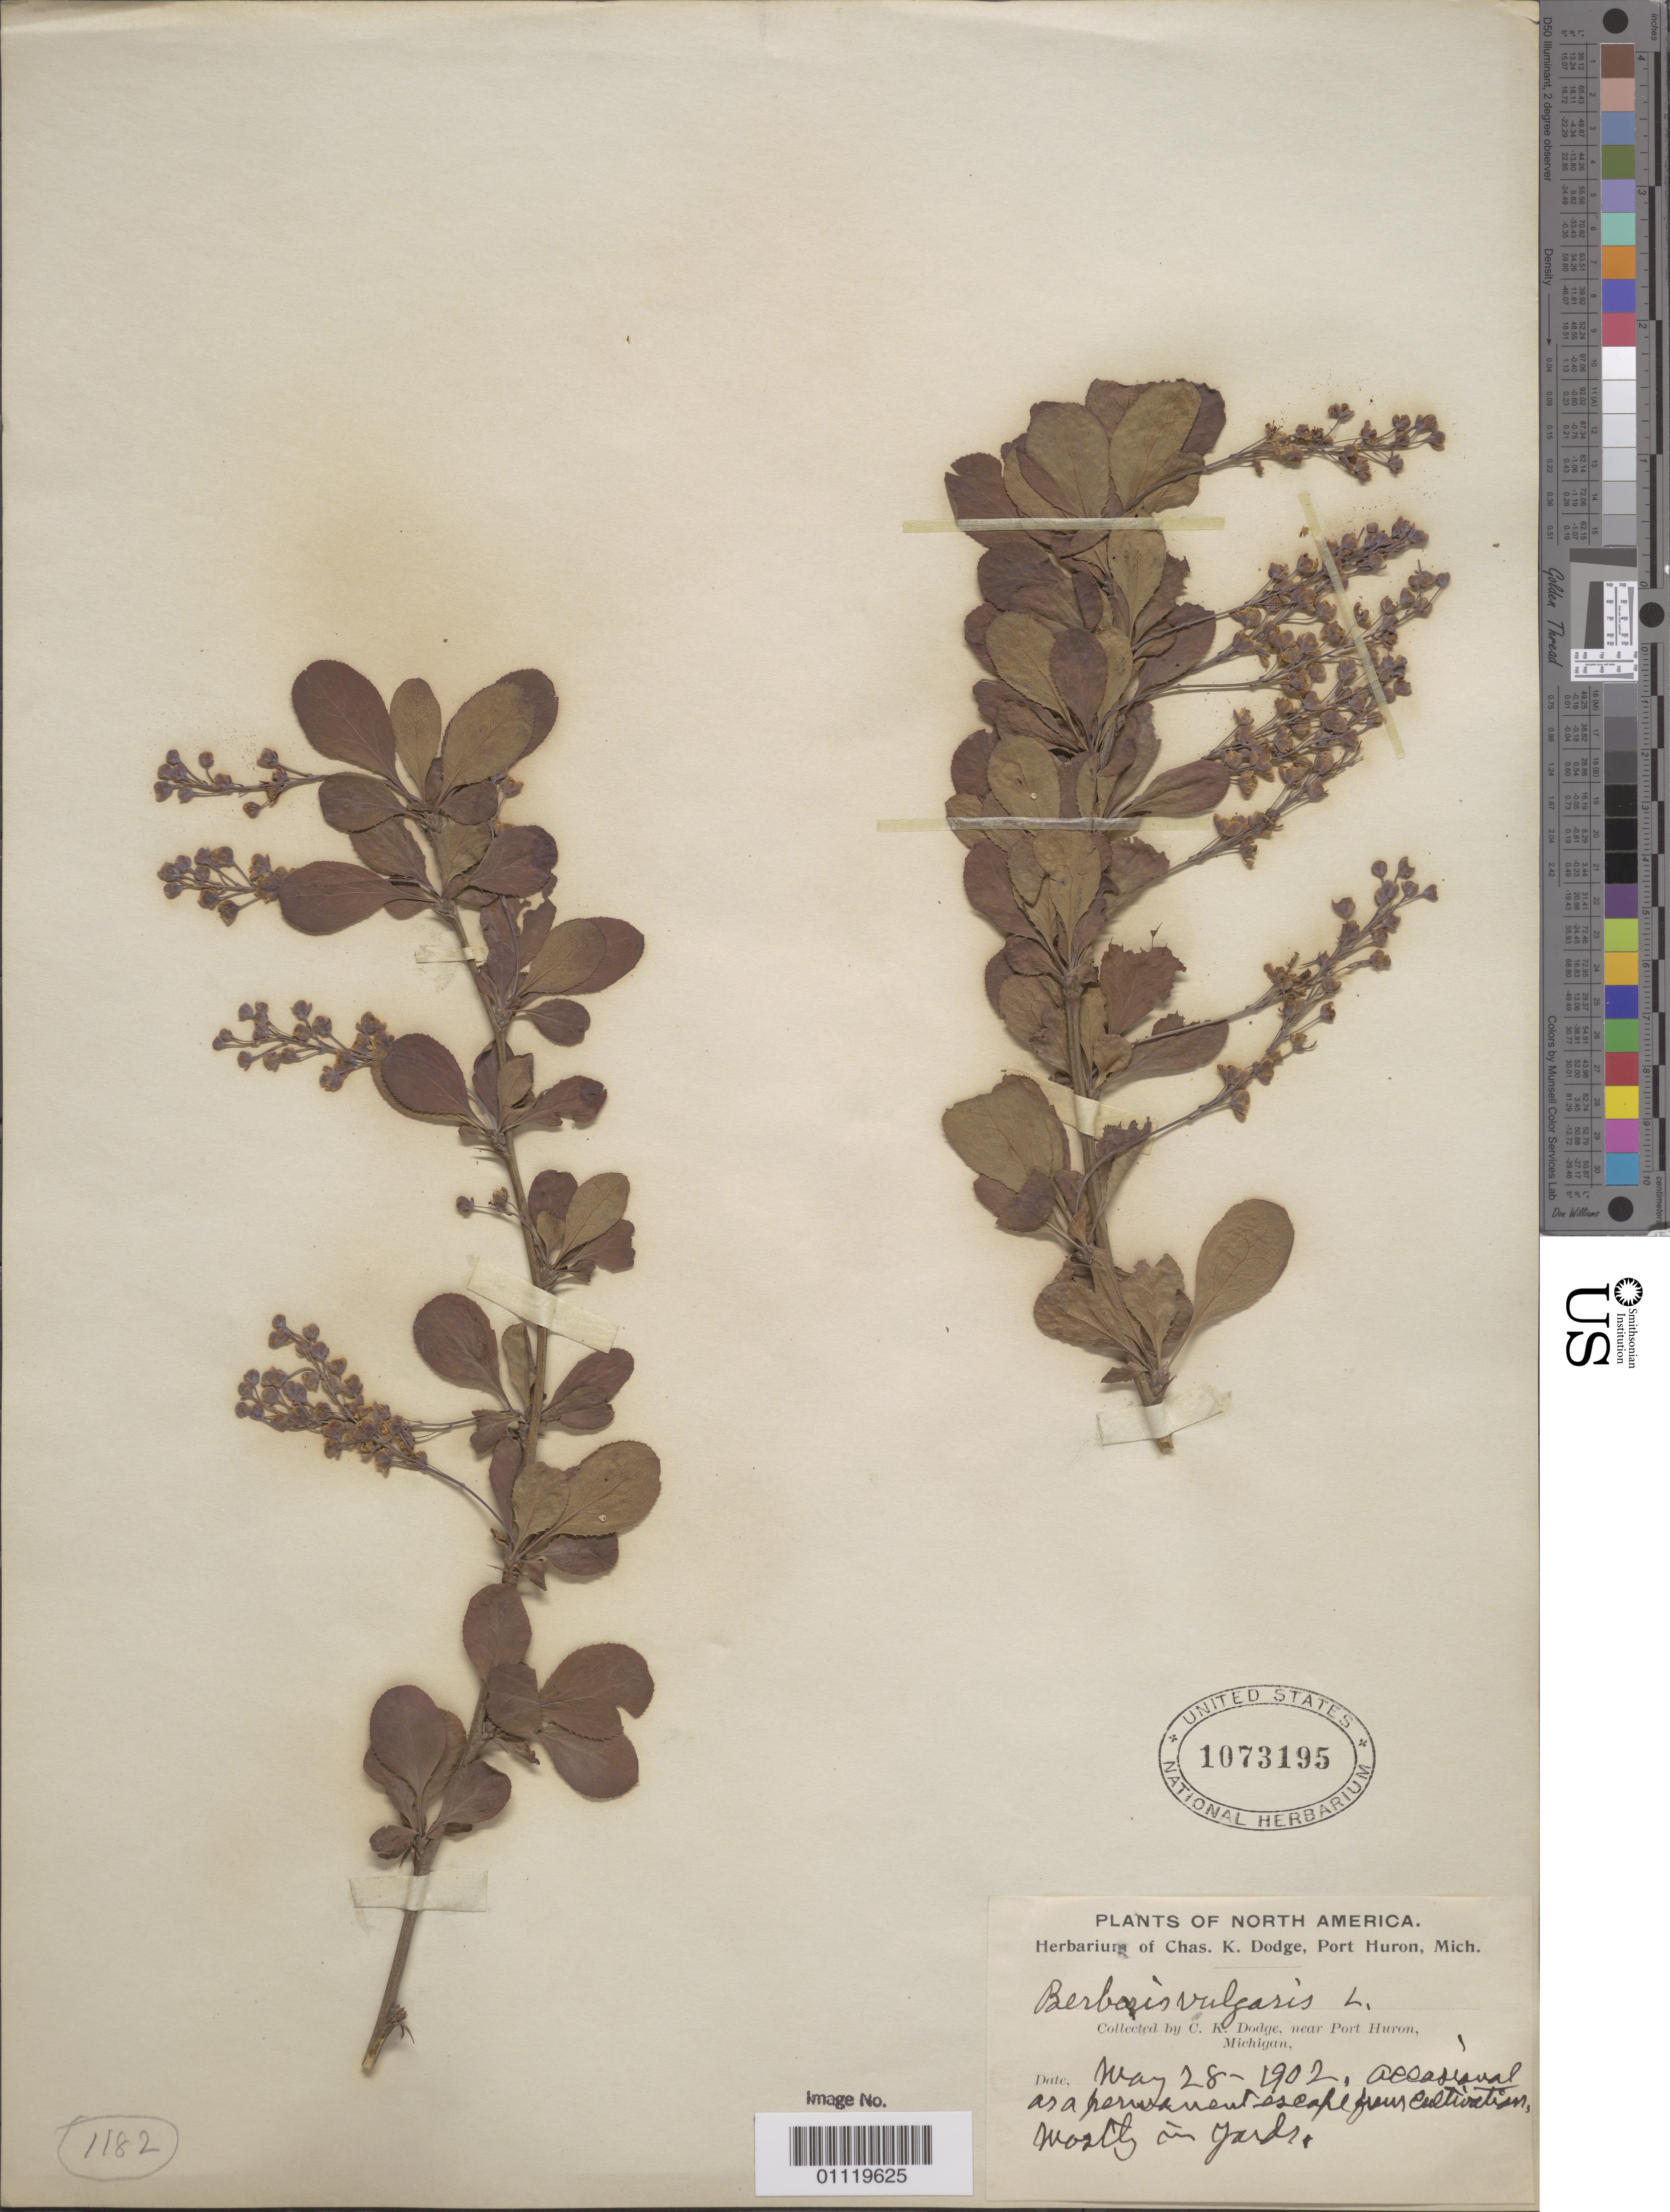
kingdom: Plantae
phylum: Tracheophyta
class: Magnoliopsida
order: Ranunculales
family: Berberidaceae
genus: Berberis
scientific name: Berberis vulgaris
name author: L.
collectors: C. Dodge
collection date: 1902-05-28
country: United States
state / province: Michigan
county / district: St. Clair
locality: Near Port Huron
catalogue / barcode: US 1073195